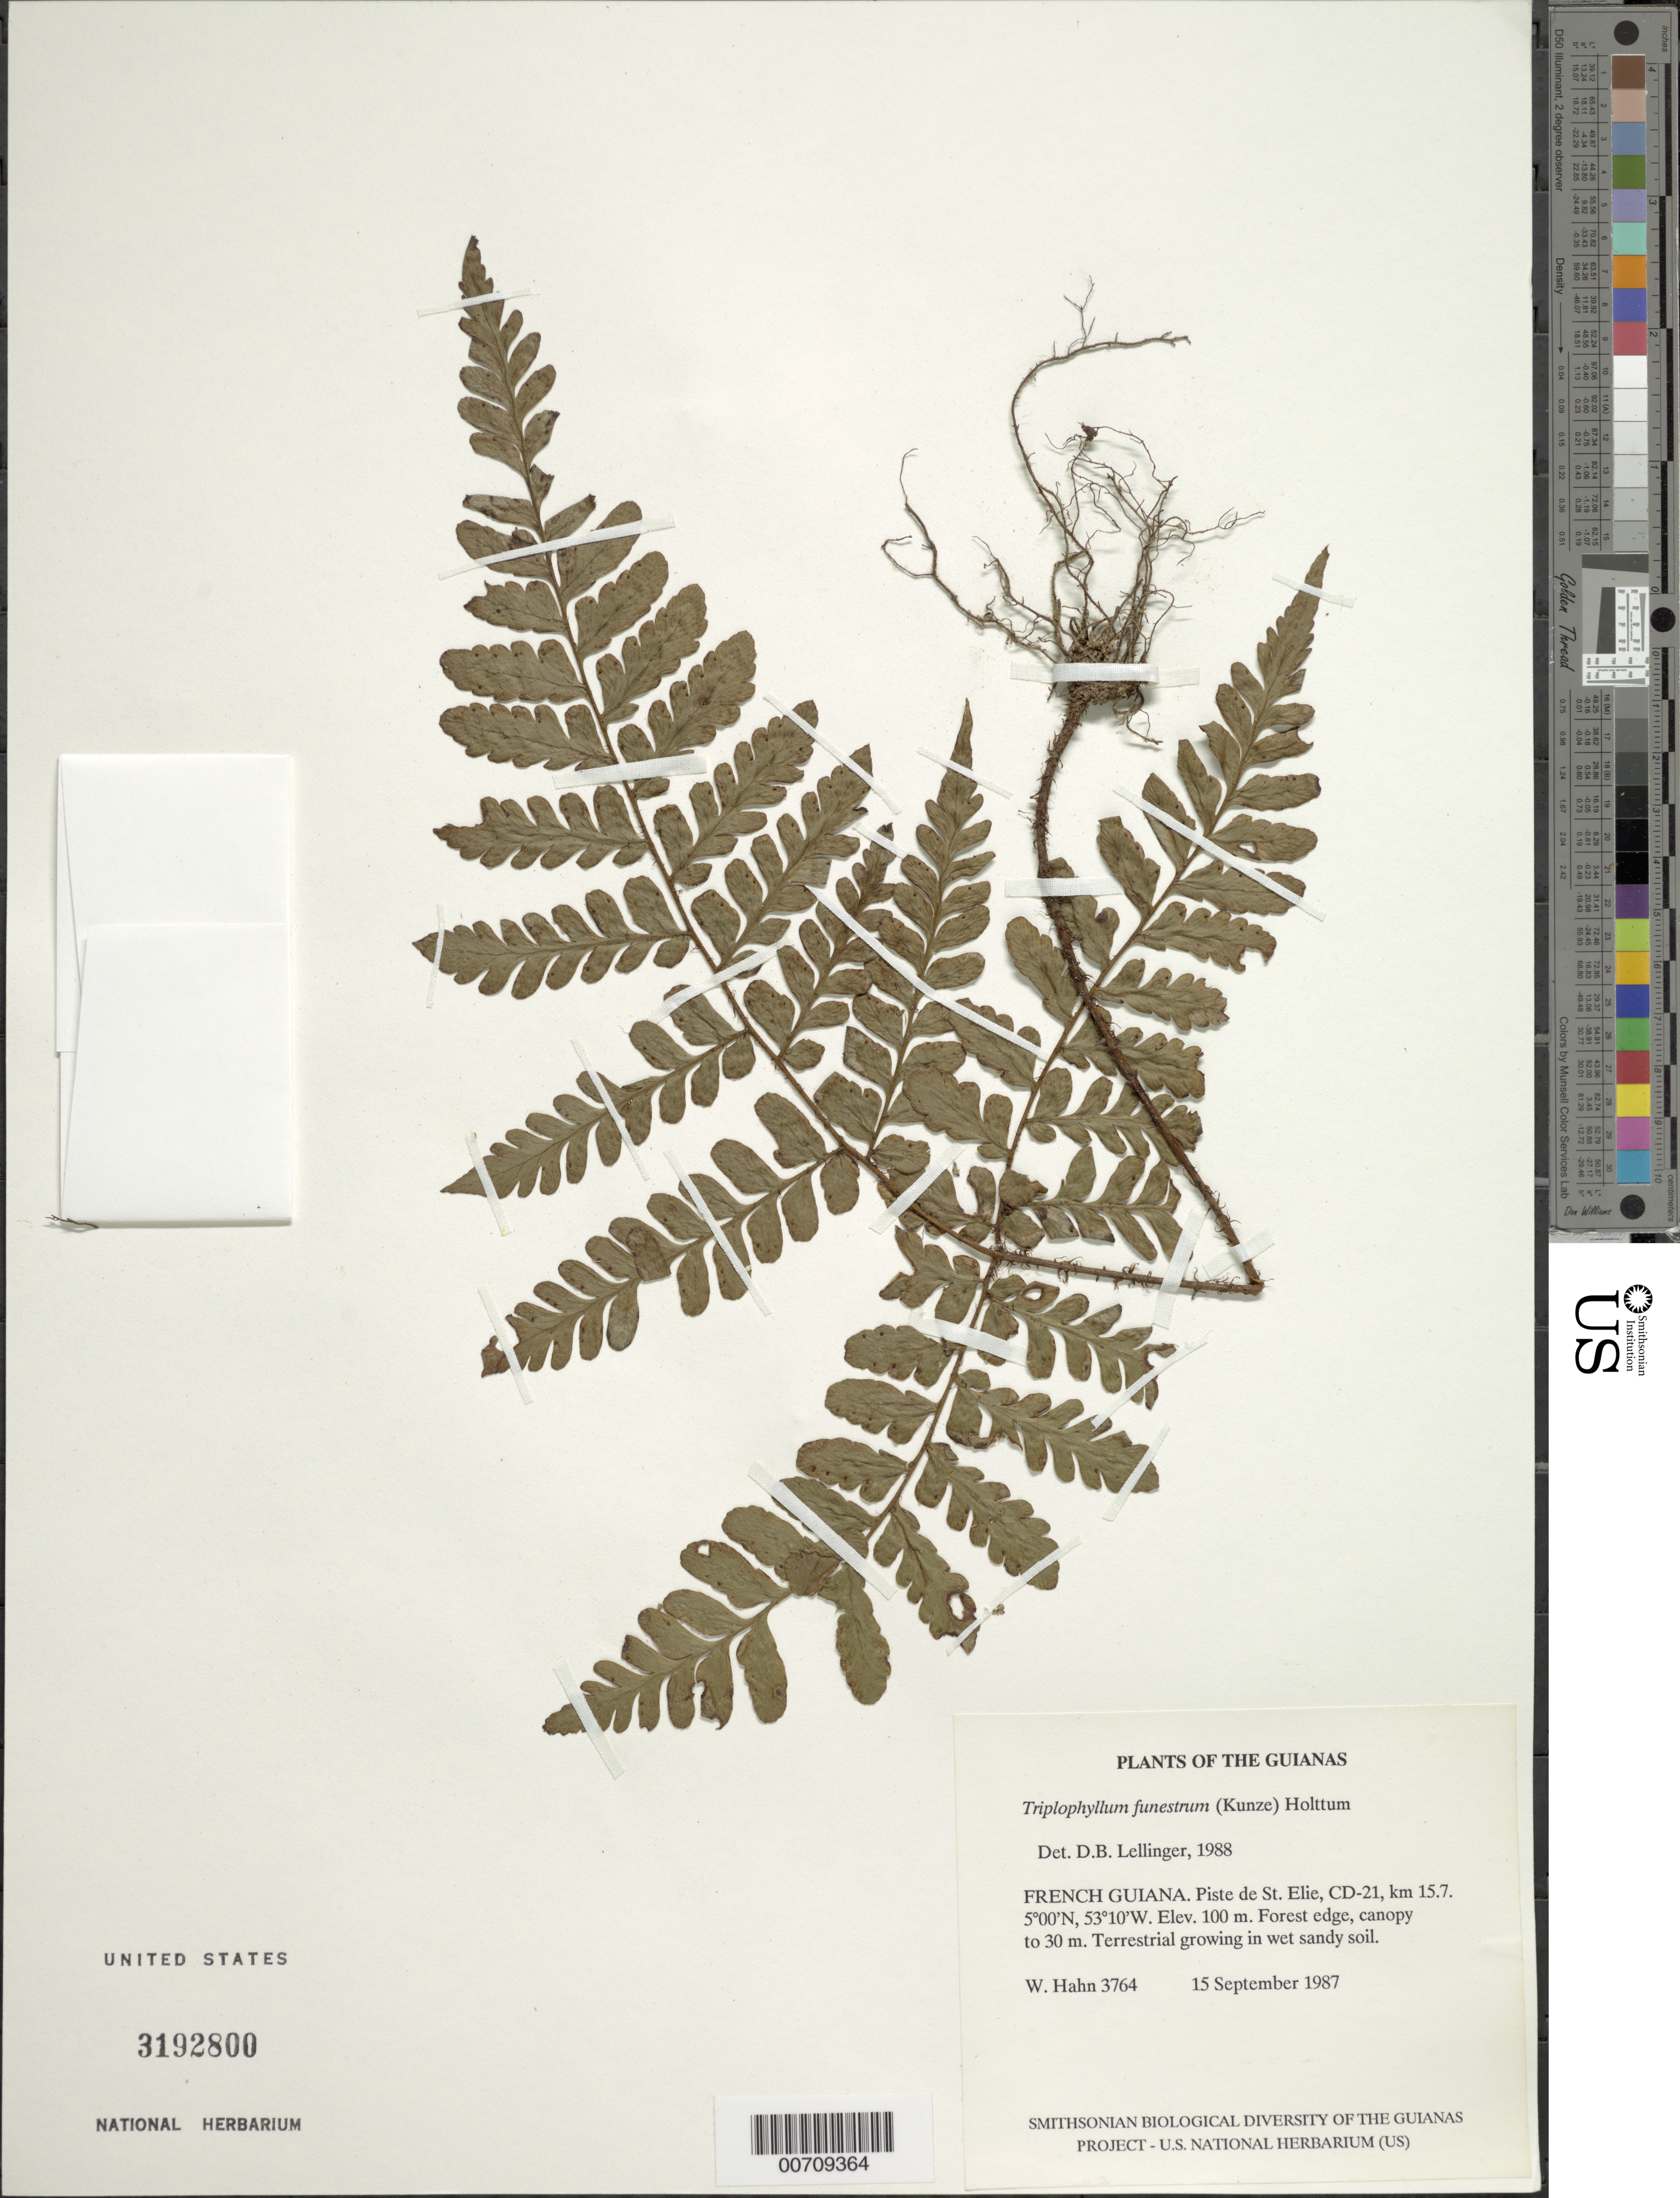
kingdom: Plantae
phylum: Tracheophyta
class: Polypodiopsida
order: Polypodiales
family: Tectariaceae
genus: Triplophyllum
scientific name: Triplophyllum funestum var. funestum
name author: (Kunze) Holttum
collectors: W. Hahn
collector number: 3764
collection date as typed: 15 September 1987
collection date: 1987-09-15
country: French Guiana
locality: Piste de St. Elie, CD-21, km 15.7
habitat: Forest edge, canopy to 30 m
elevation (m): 100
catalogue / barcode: US 3192800